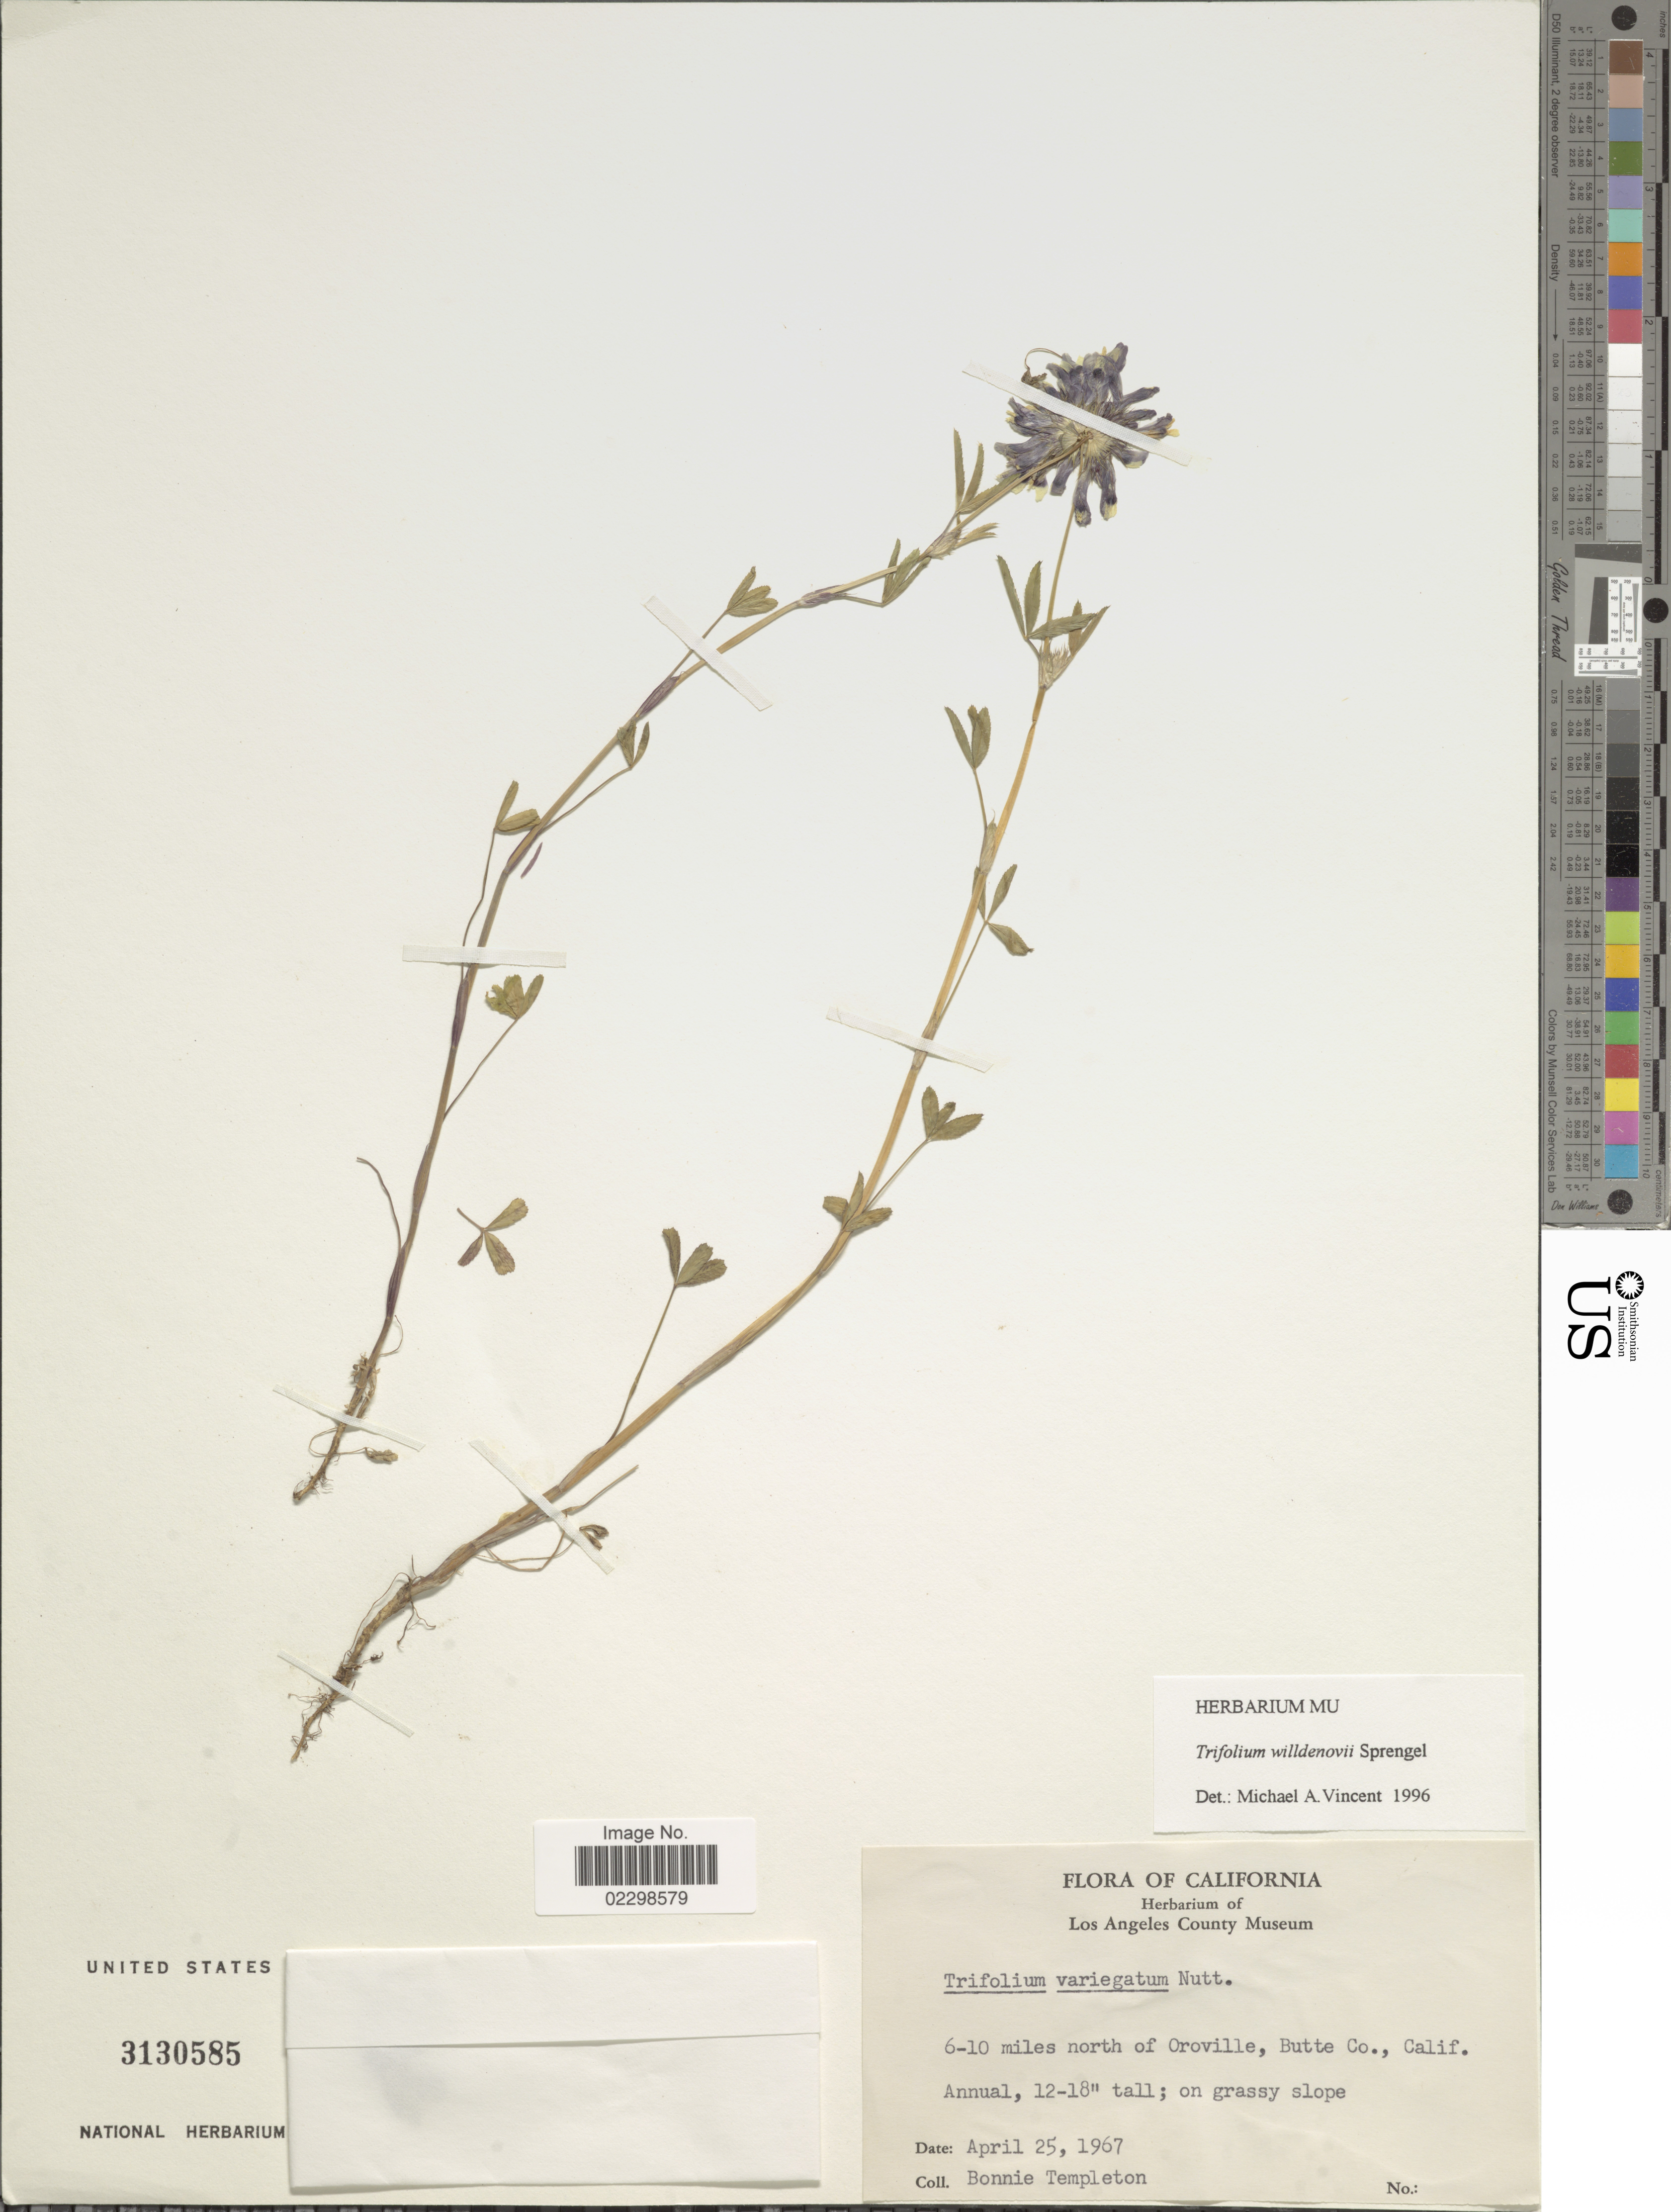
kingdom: Plantae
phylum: Tracheophyta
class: Magnoliopsida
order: Fabales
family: Fabaceae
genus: Trifolium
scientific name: Trifolium willdenovii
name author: Spreng.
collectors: B. Templeton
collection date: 1967-04-25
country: United States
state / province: California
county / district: Butte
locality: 6-10 miles north of Oroville, Butte Co., Calif.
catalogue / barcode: US 3130585